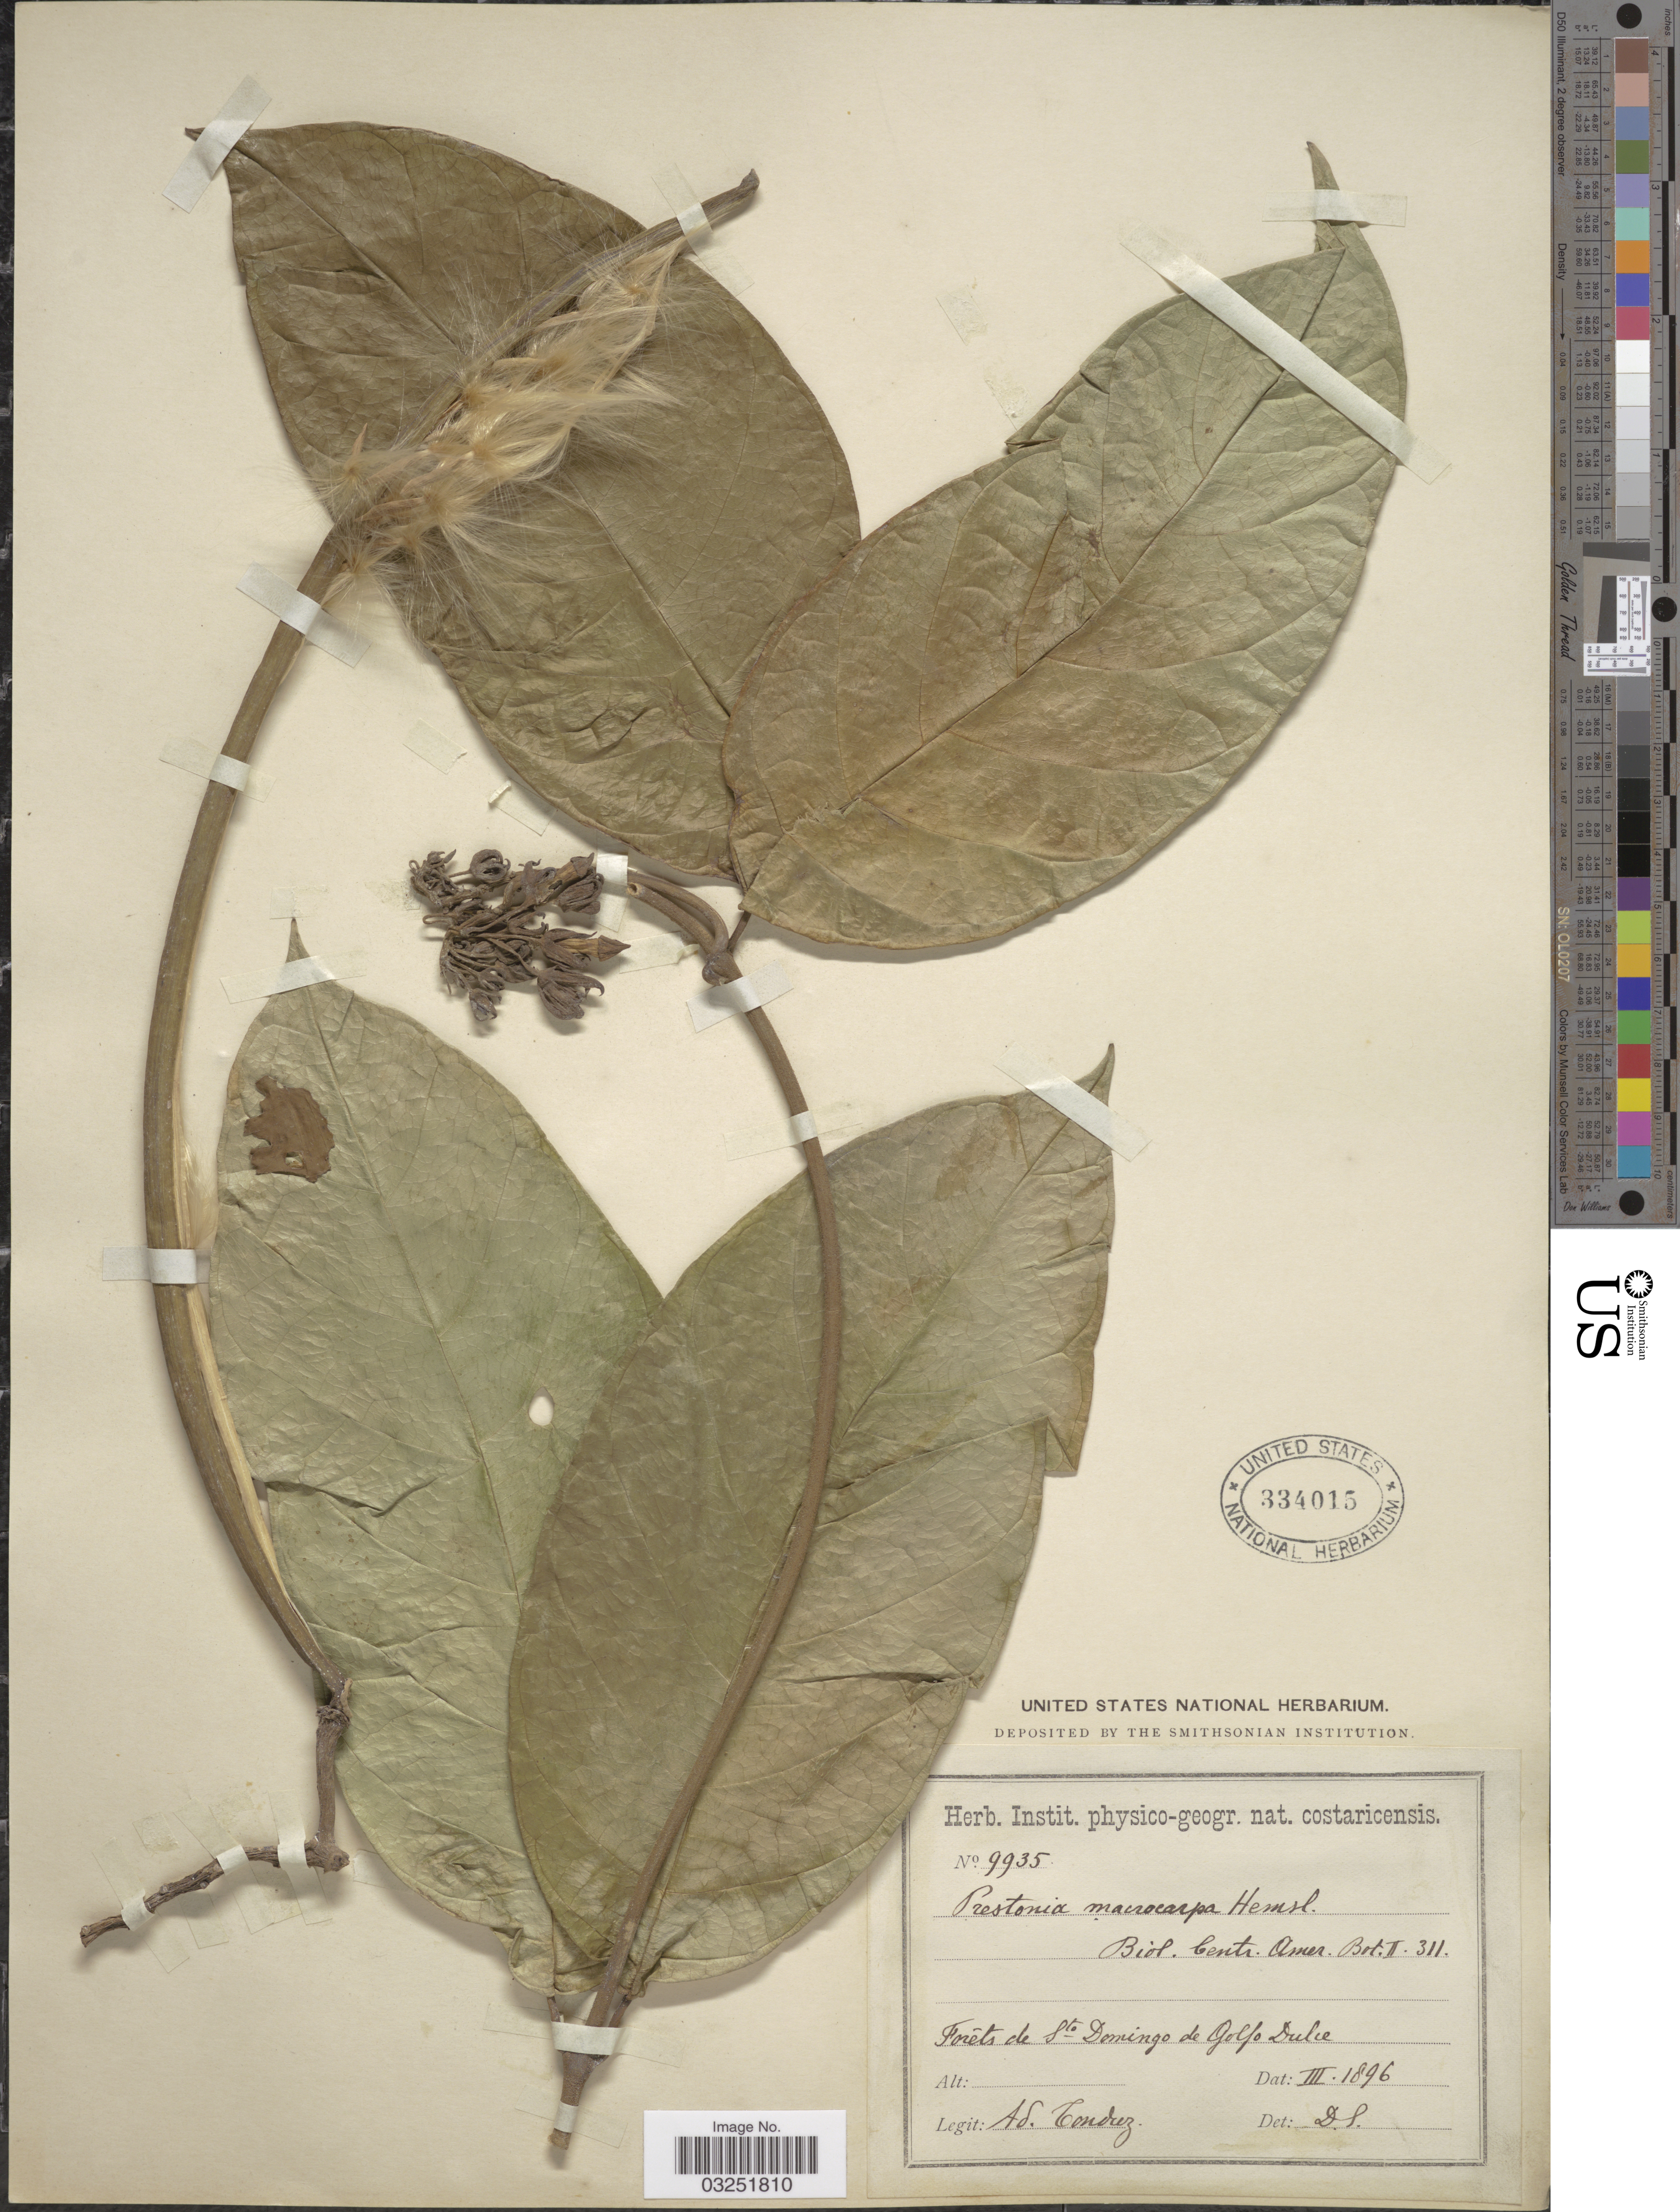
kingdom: Plantae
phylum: Tracheophyta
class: Magnoliopsida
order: Gentianales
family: Apocynaceae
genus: Prestonia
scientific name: Prestonia portobellensis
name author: (Beurl.) Woodson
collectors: A. Tonduz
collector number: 9935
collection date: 1896-03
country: Costa Rica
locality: Foréts de Sto Domingo de Golfo Dulce.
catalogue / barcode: US 334015